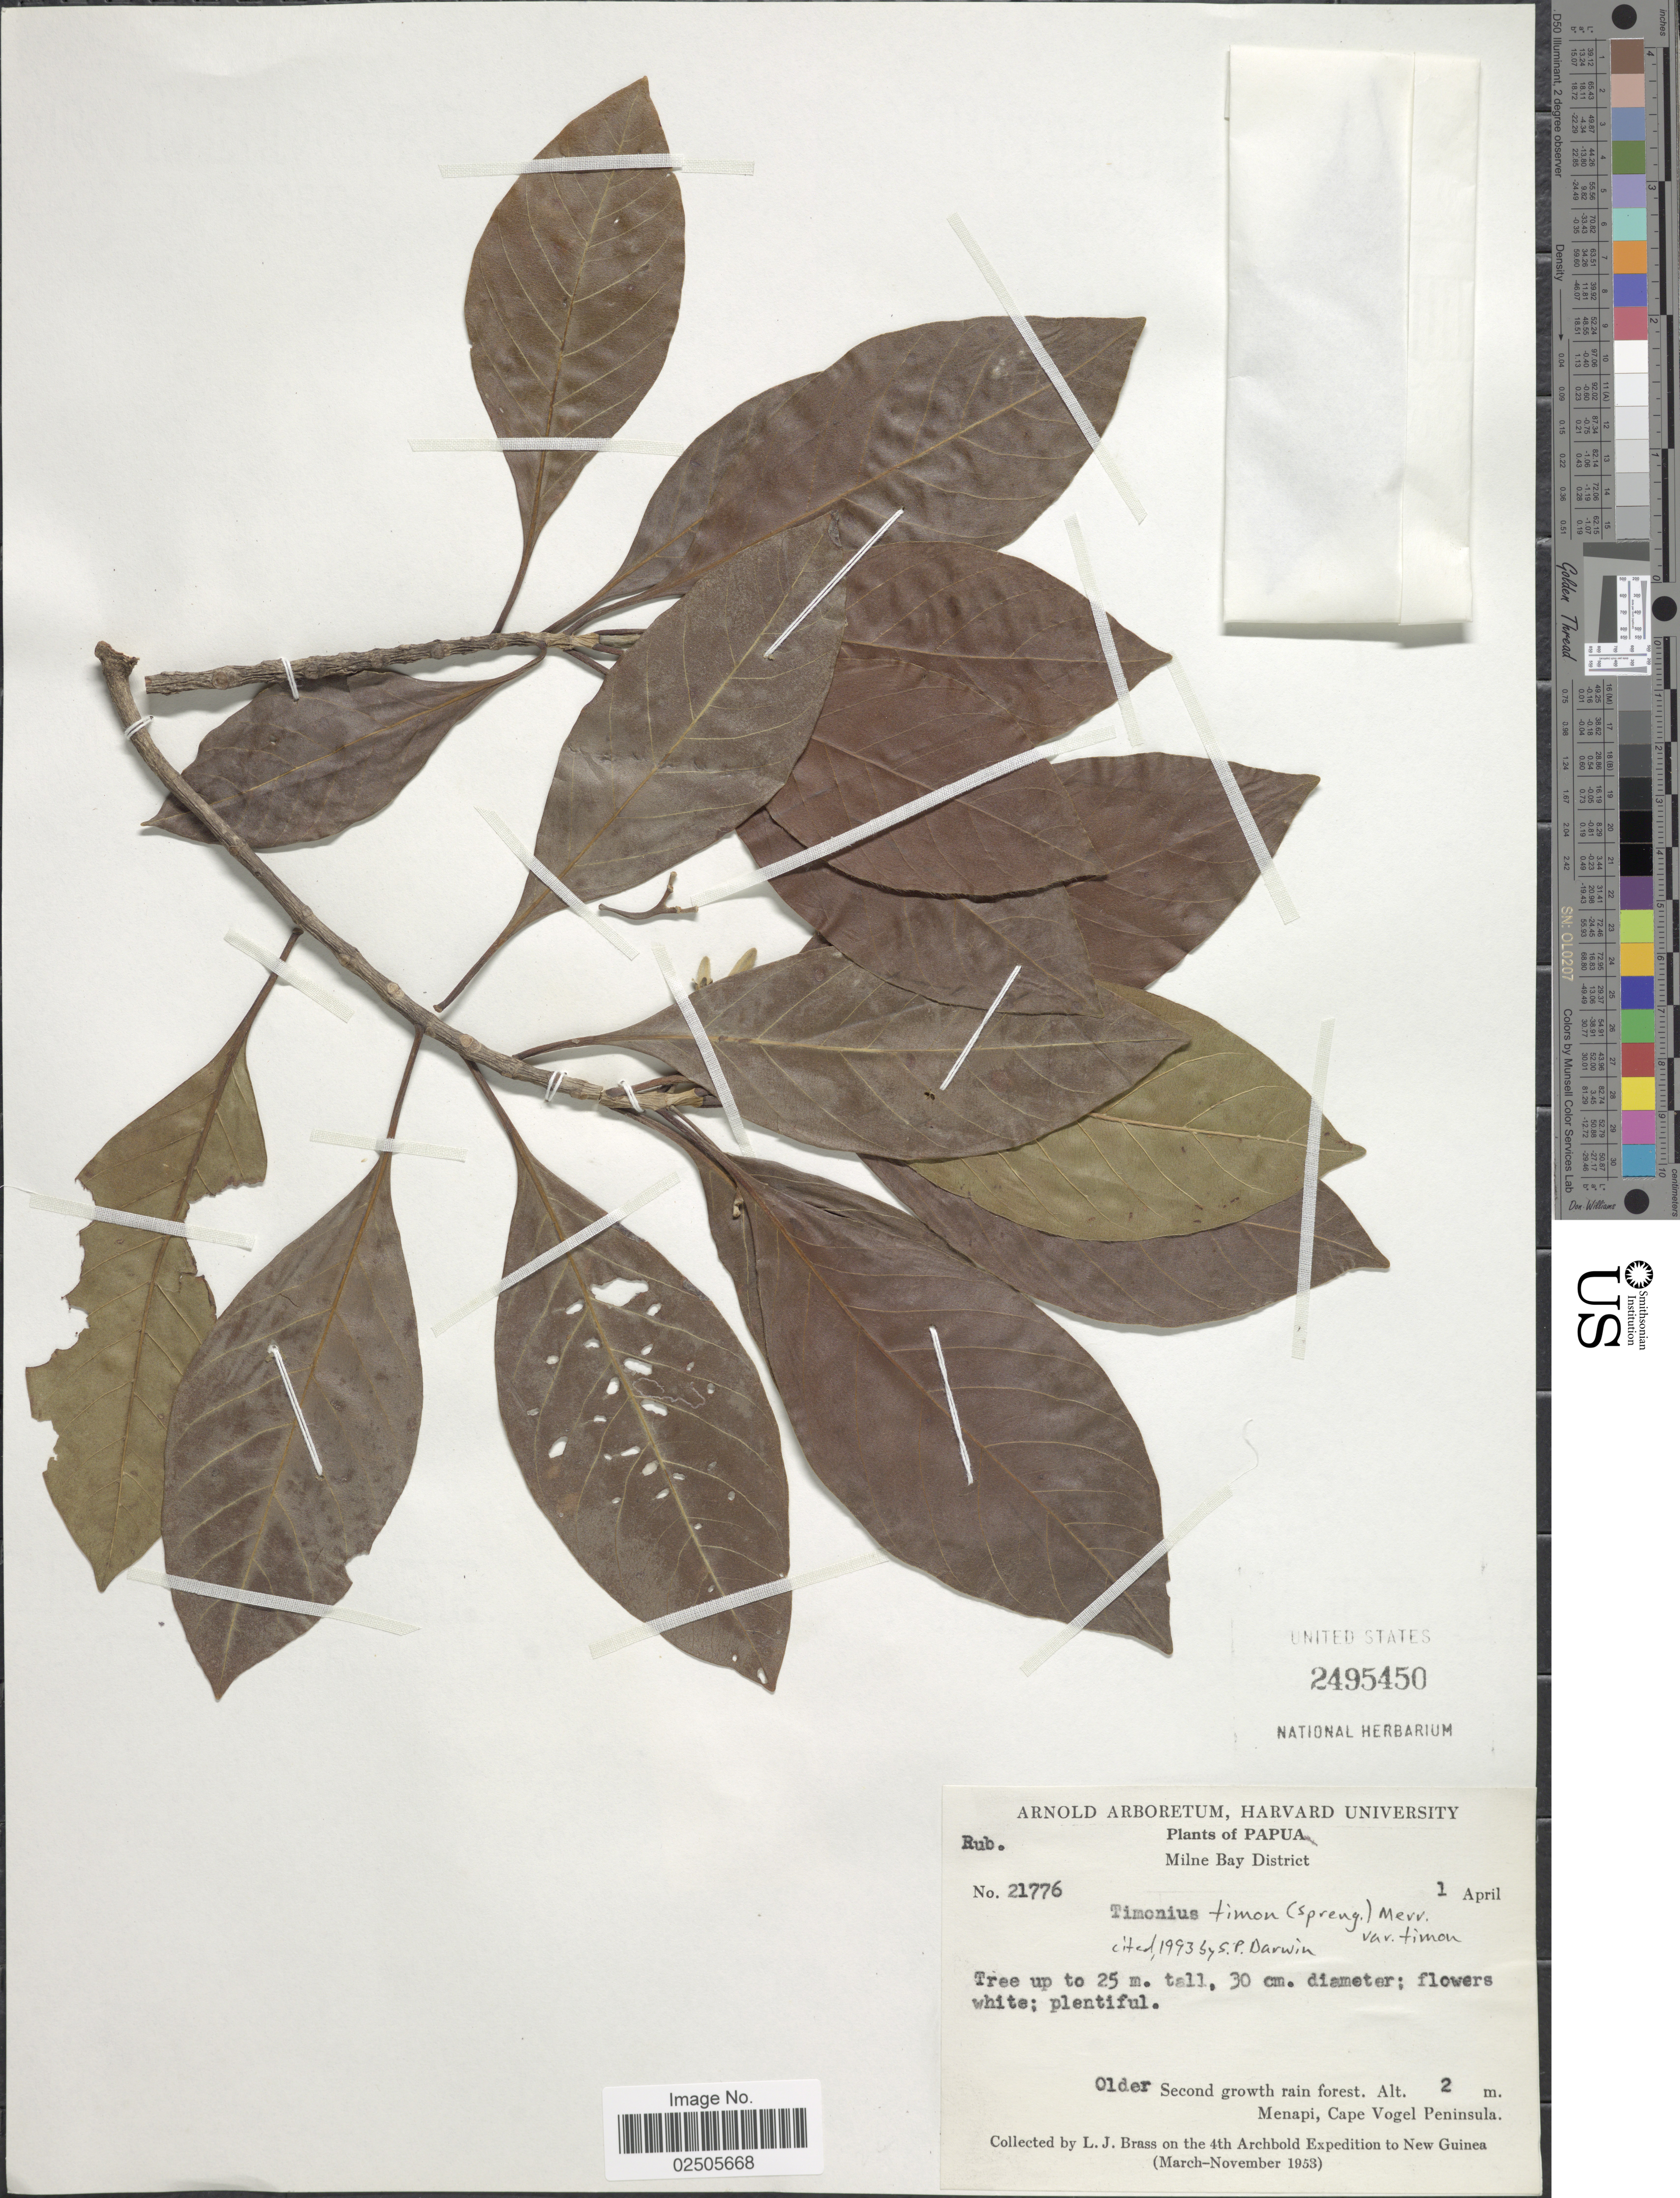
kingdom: Plantae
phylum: Tracheophyta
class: Magnoliopsida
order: Gentianales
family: Rubiaceae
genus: Timonius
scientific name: Timonius timon var. timon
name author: (Spreng.) Merr.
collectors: L. J. Brass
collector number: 21776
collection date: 1953-04-01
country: Papua New Guinea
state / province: Milne Bay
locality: Papua, Older Second growth rain forest, Menapi, Cape Vogel Peninsula, New Guinea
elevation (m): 2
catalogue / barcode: US 2495450